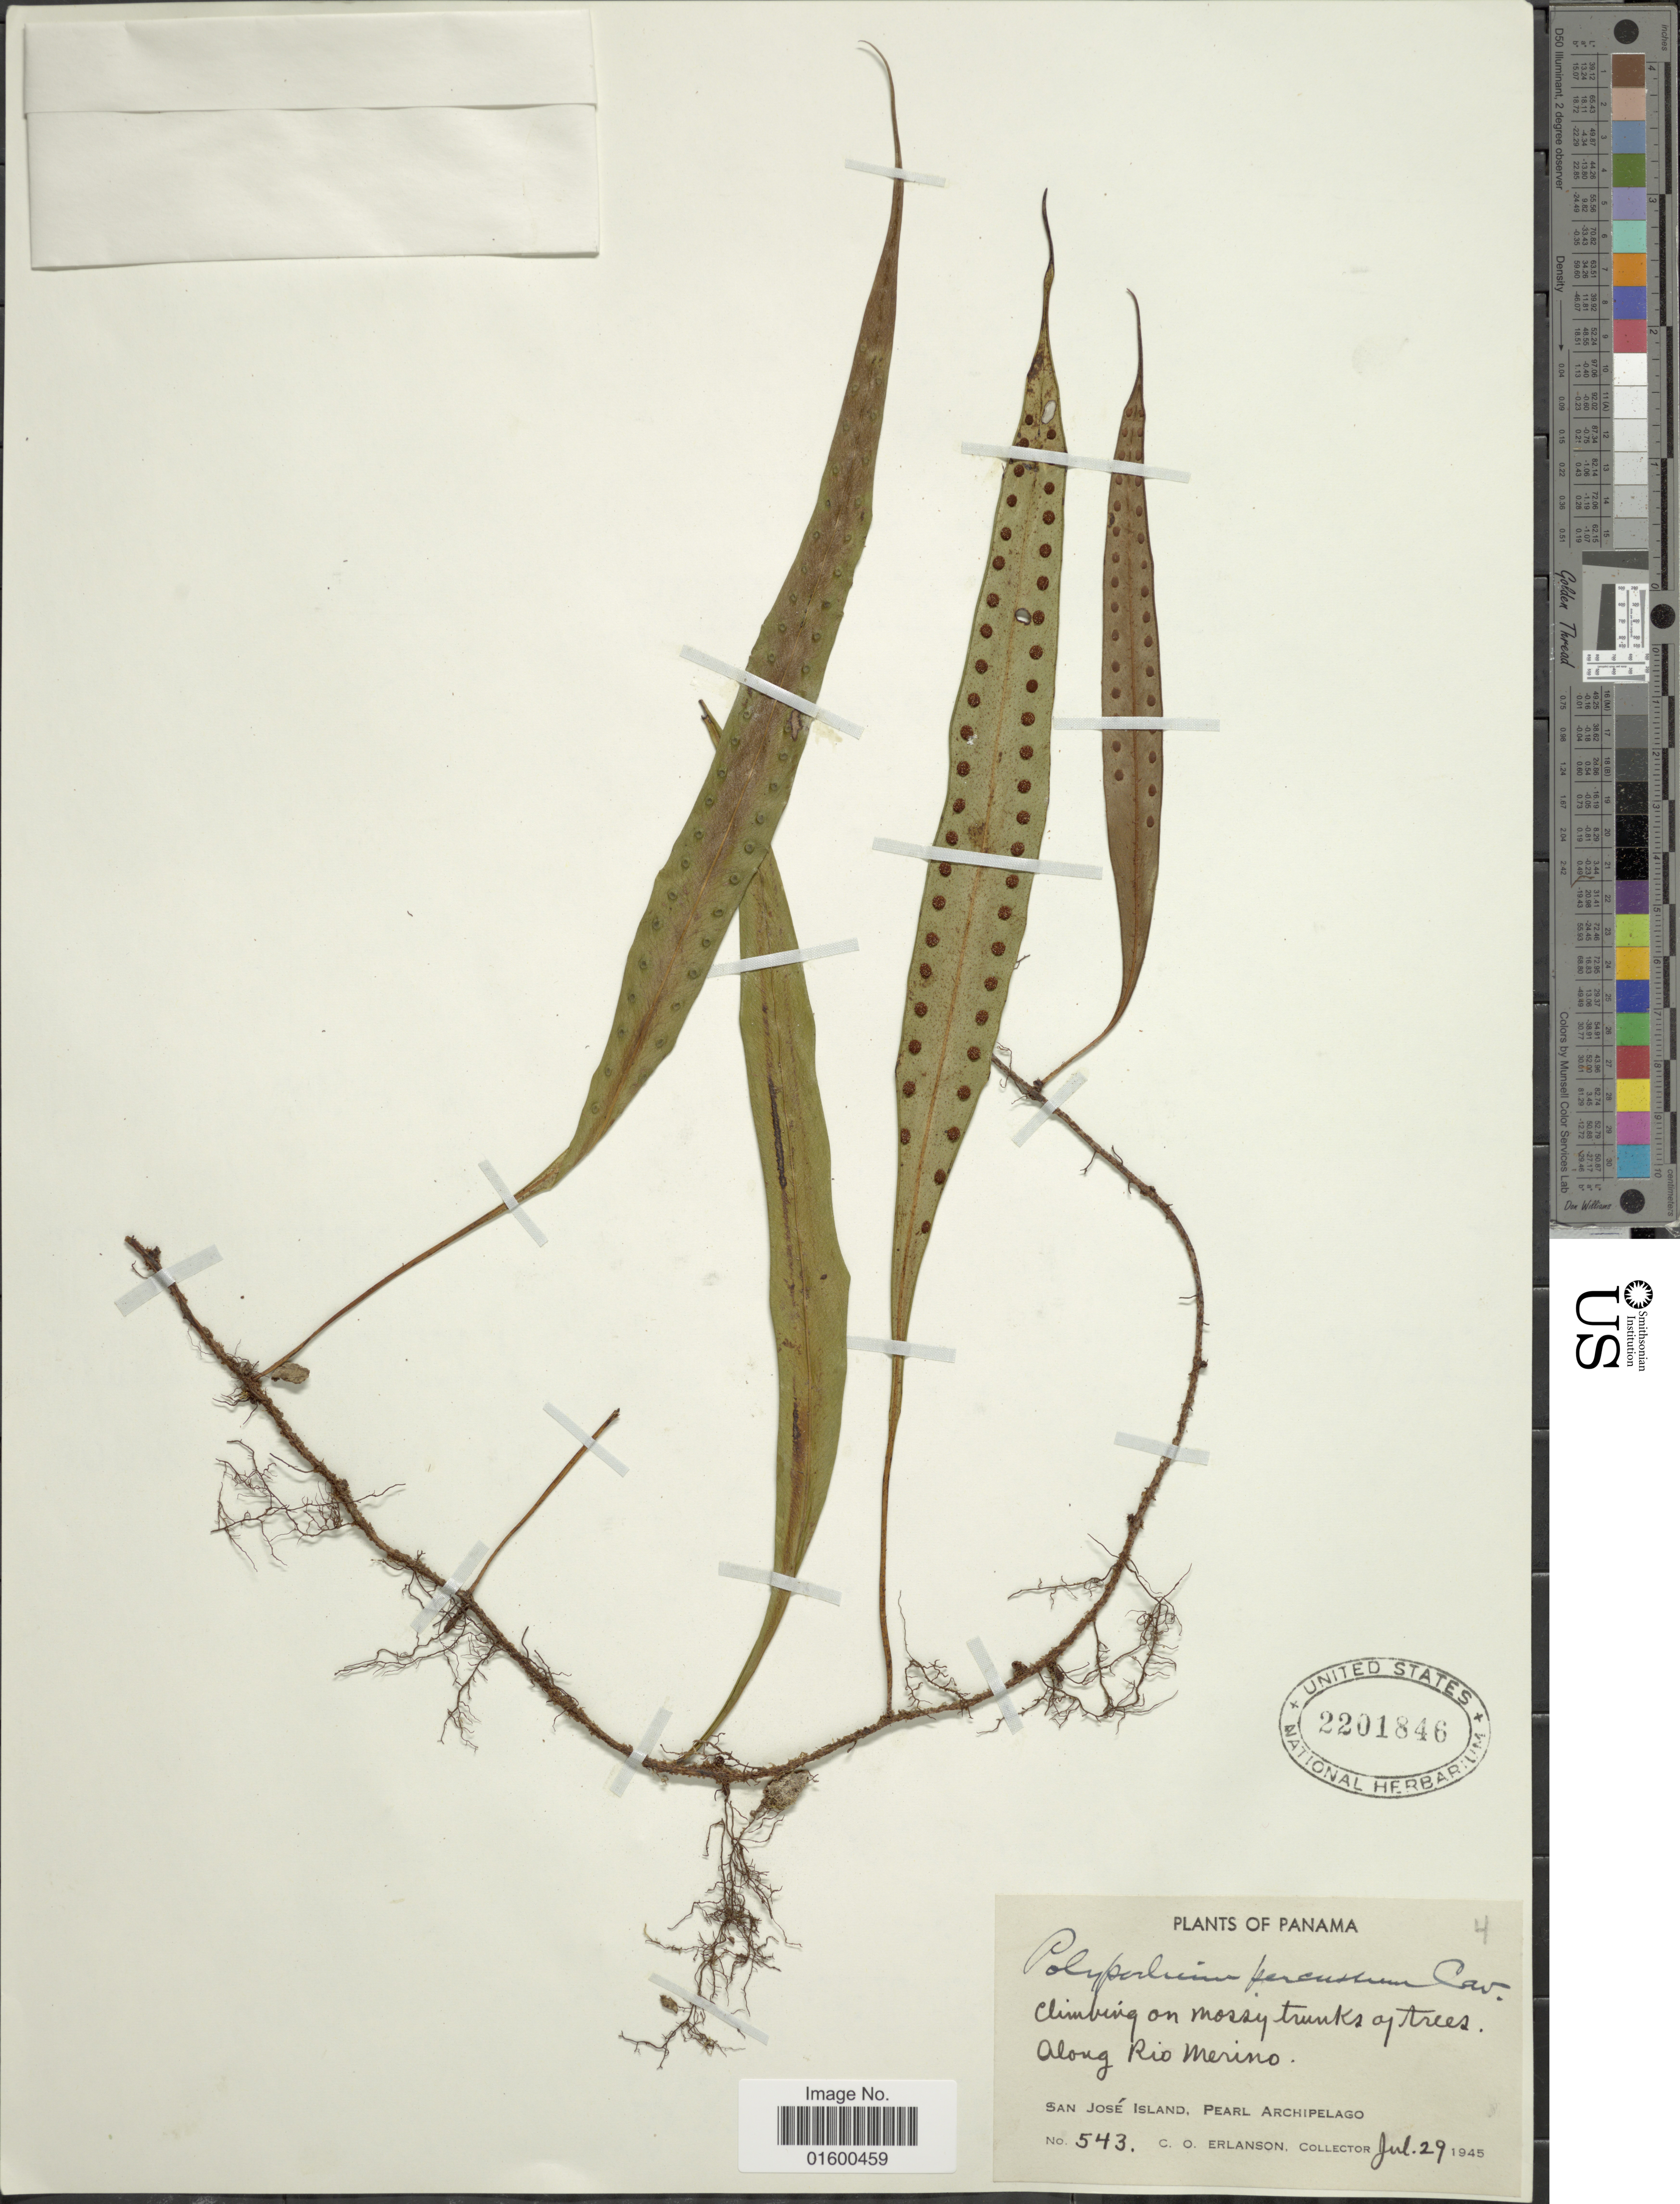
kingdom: Plantae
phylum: Tracheophyta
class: Polypodiopsida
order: Polypodiales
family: Polypodiaceae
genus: Microgramma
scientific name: Microgramma percussa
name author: (Cav.) de la Sota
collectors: C. O. Erlanson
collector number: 543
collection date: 1945-07-29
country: Panama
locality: Along Rio Merino, San Jose Island, Pearl Archipelago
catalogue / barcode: US 2201846